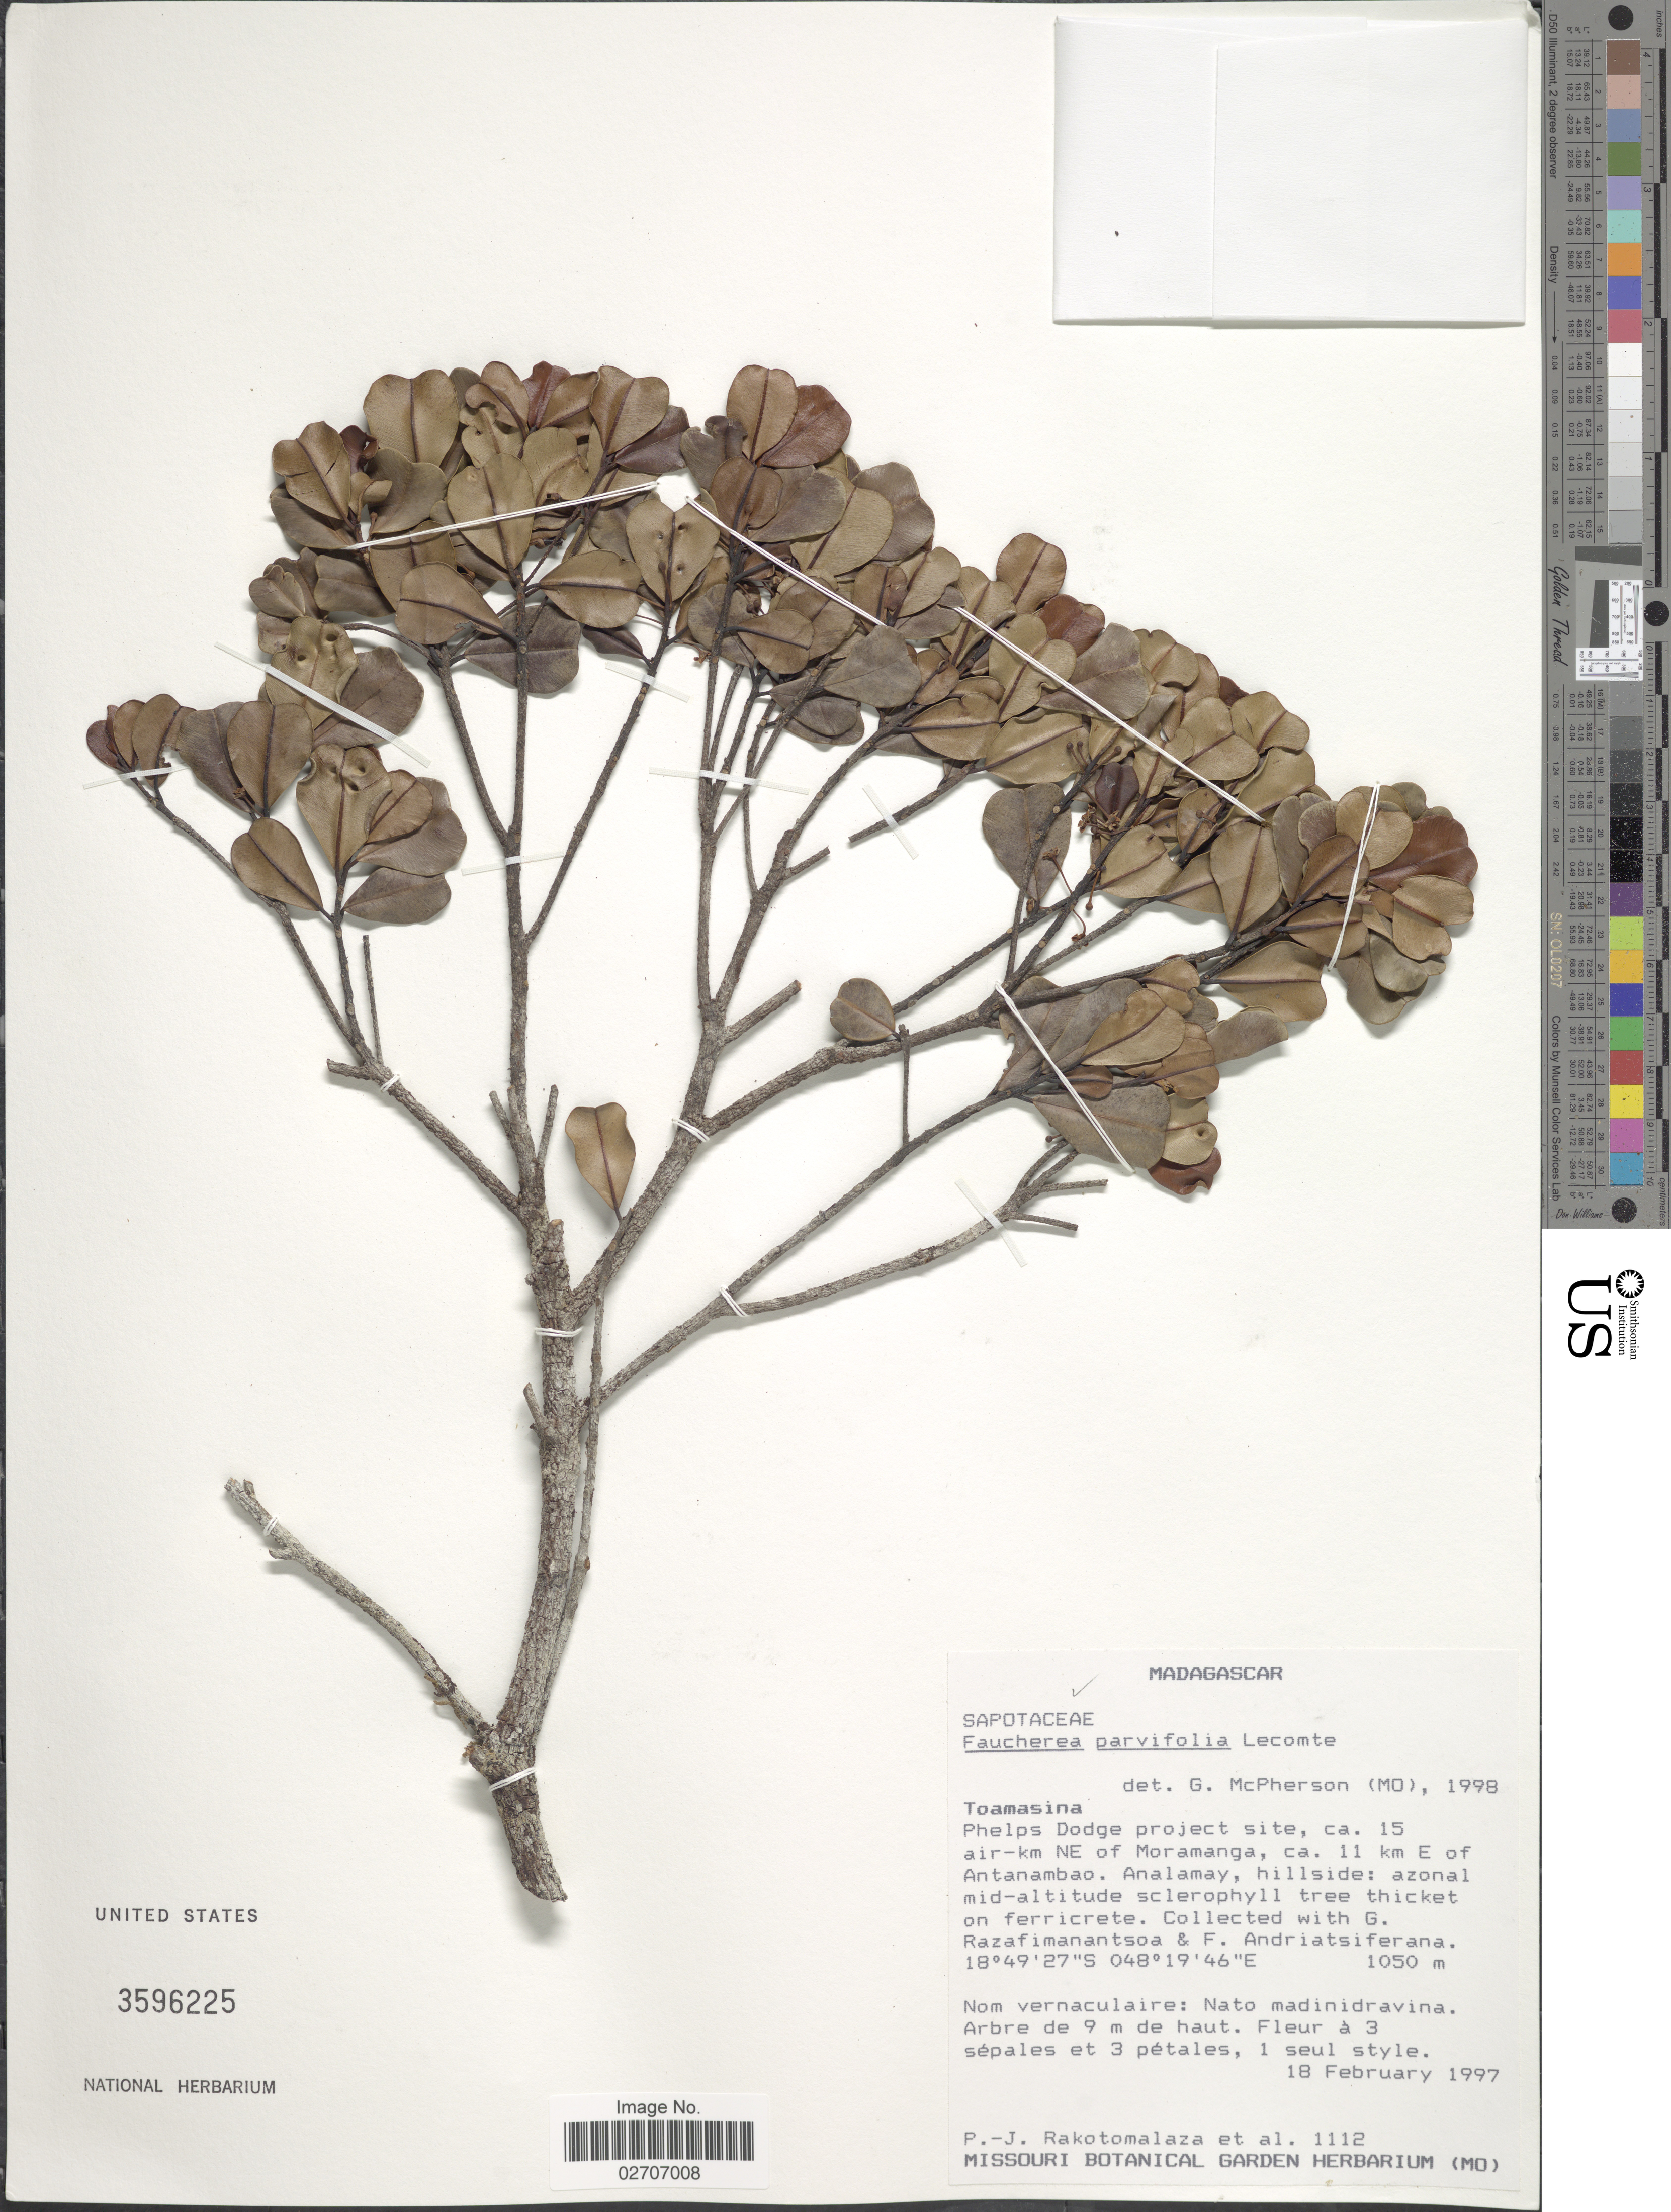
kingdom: Plantae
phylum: Tracheophyta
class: Magnoliopsida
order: Ericales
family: Sapotaceae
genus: Faucherea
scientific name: Faucherea parvifolia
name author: Lecomte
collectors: P. J. Rakotomalaza & et al.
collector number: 1112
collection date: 1997-02-18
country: Madagascar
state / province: Alaotra Mangoro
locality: Phelps Dodge project site, ca 15 air-km NE of Moramanga, ca. 11 km E of Antanambao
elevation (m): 1050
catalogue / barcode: US 3596225